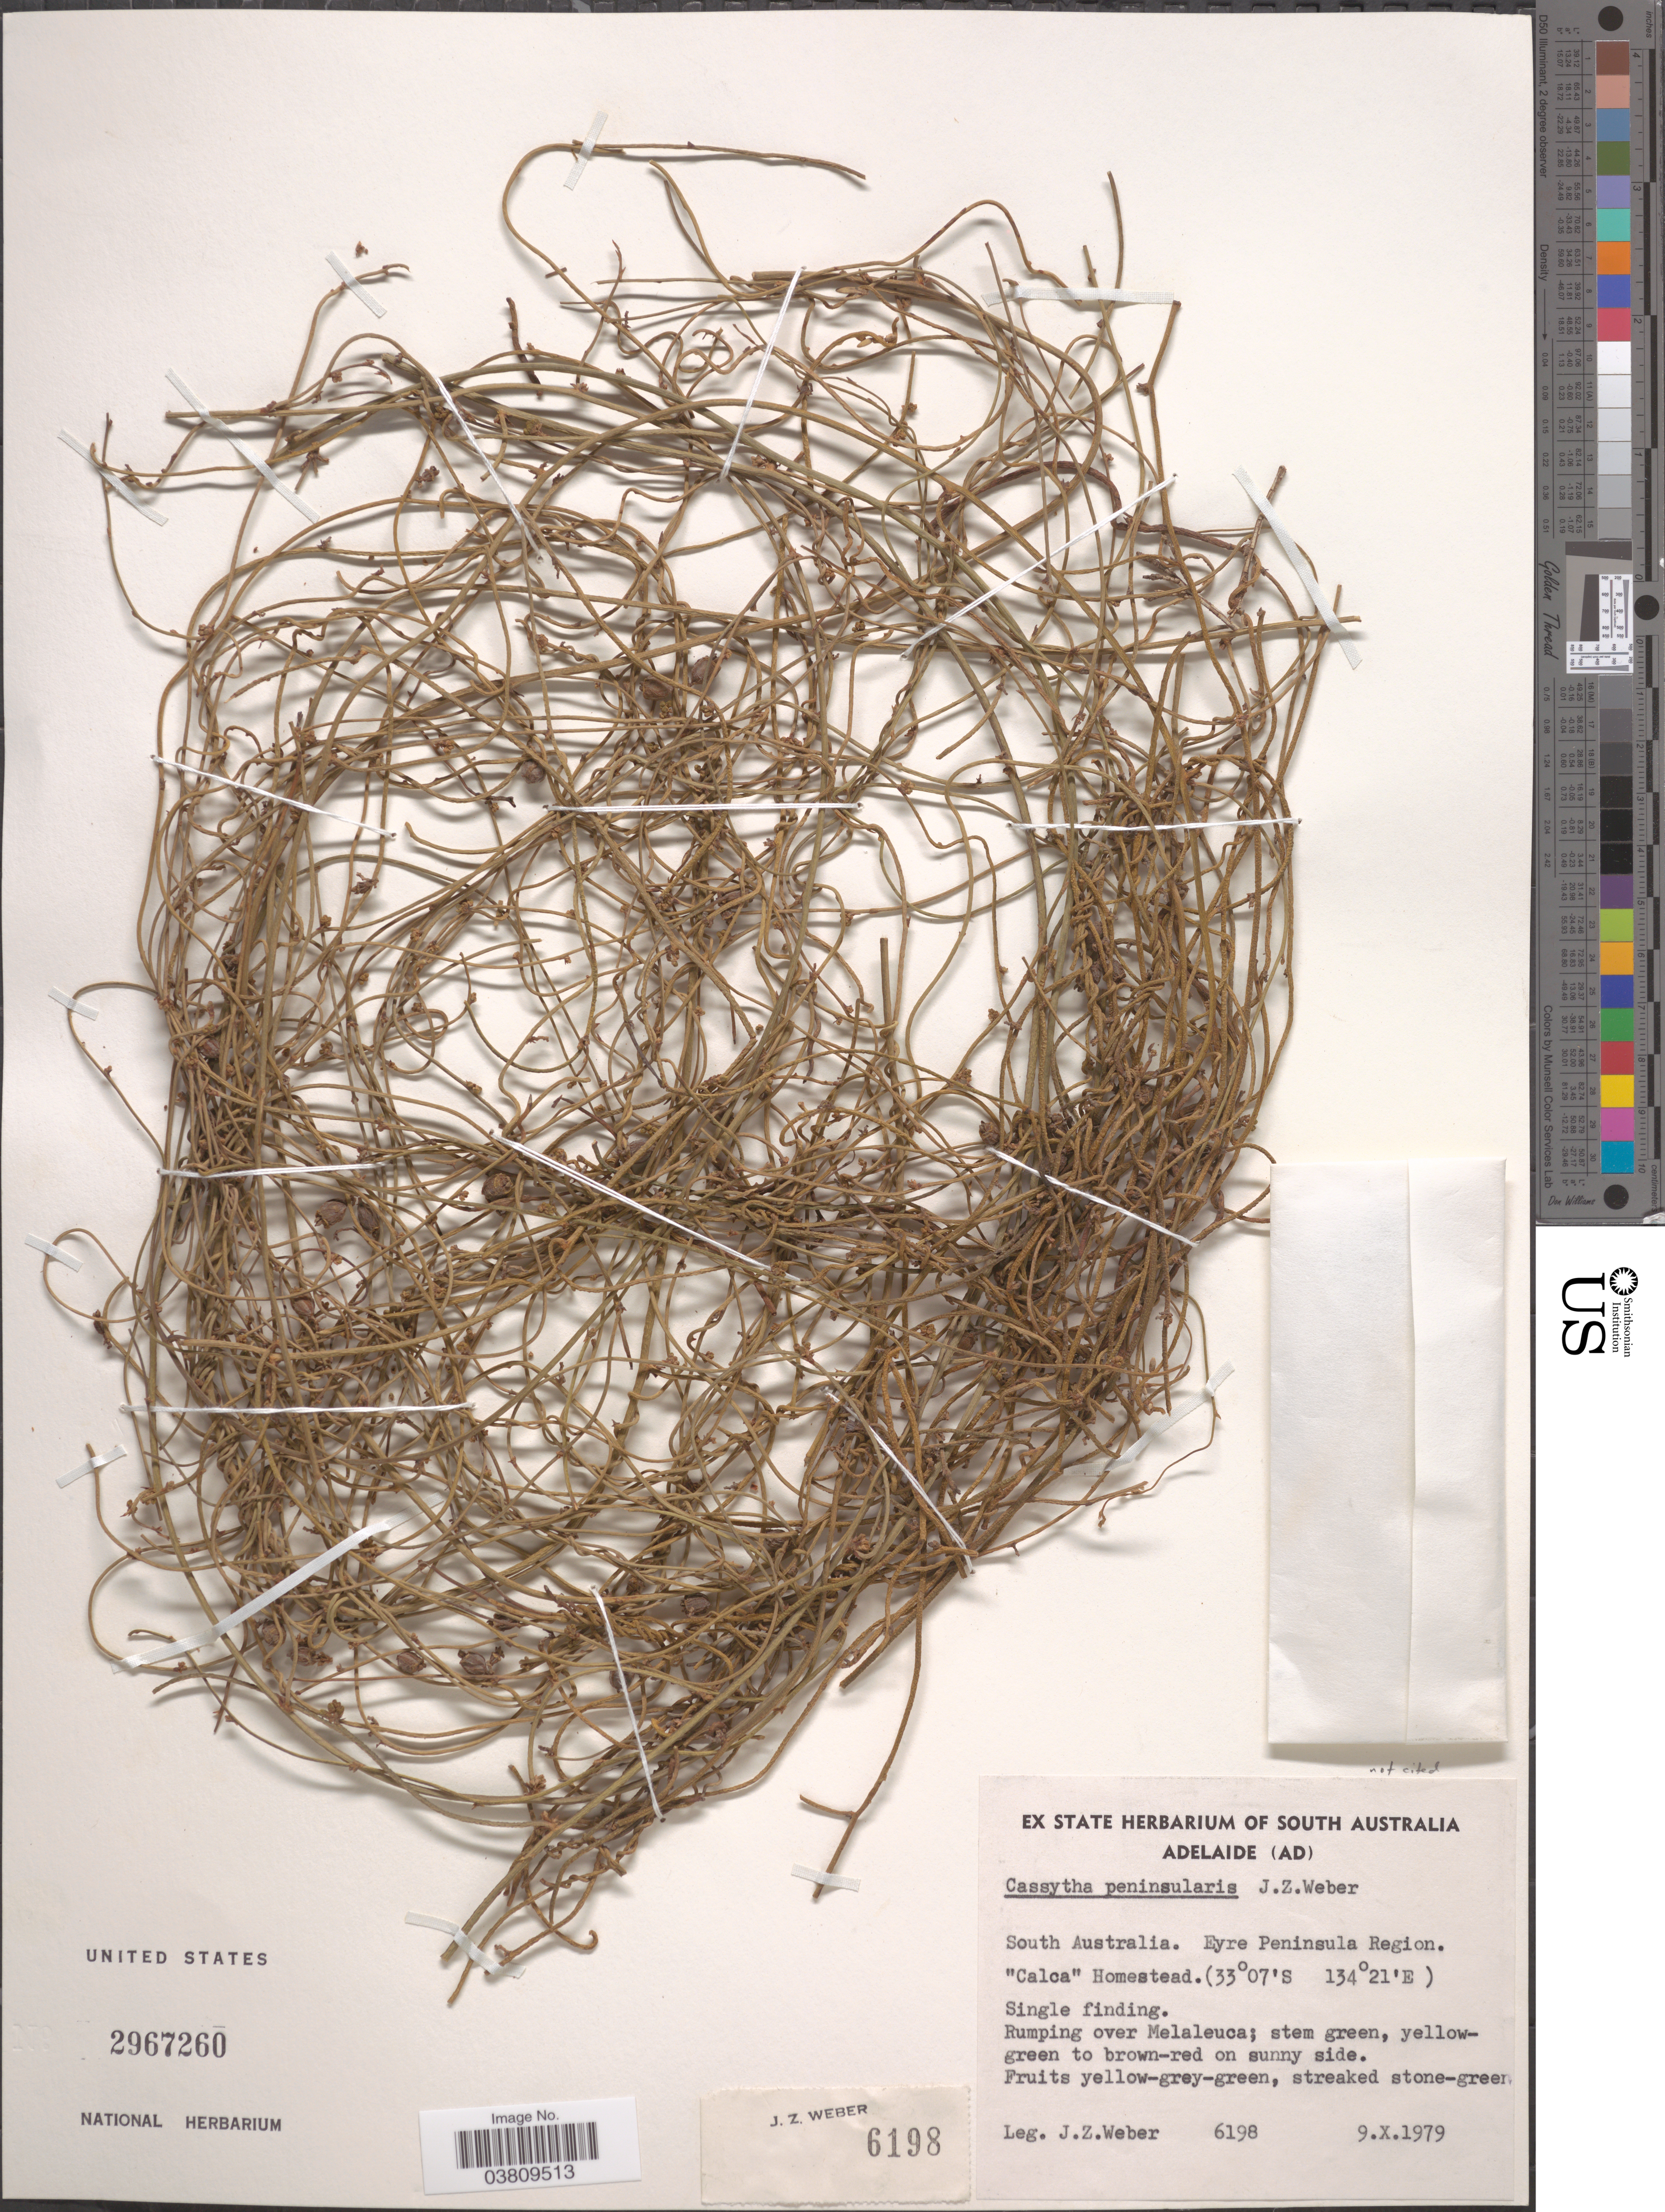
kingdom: Plantae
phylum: Tracheophyta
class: Magnoliopsida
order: Laurales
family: Lauraceae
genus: Cassytha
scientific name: Cassytha peninsularis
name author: J.Z. Weber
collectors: J.Z. Weber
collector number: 6198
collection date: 1979-10-09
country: Australia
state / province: South Australia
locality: Eyre Peninsula Region. 'Calca' Homestead.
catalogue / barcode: US 2967260